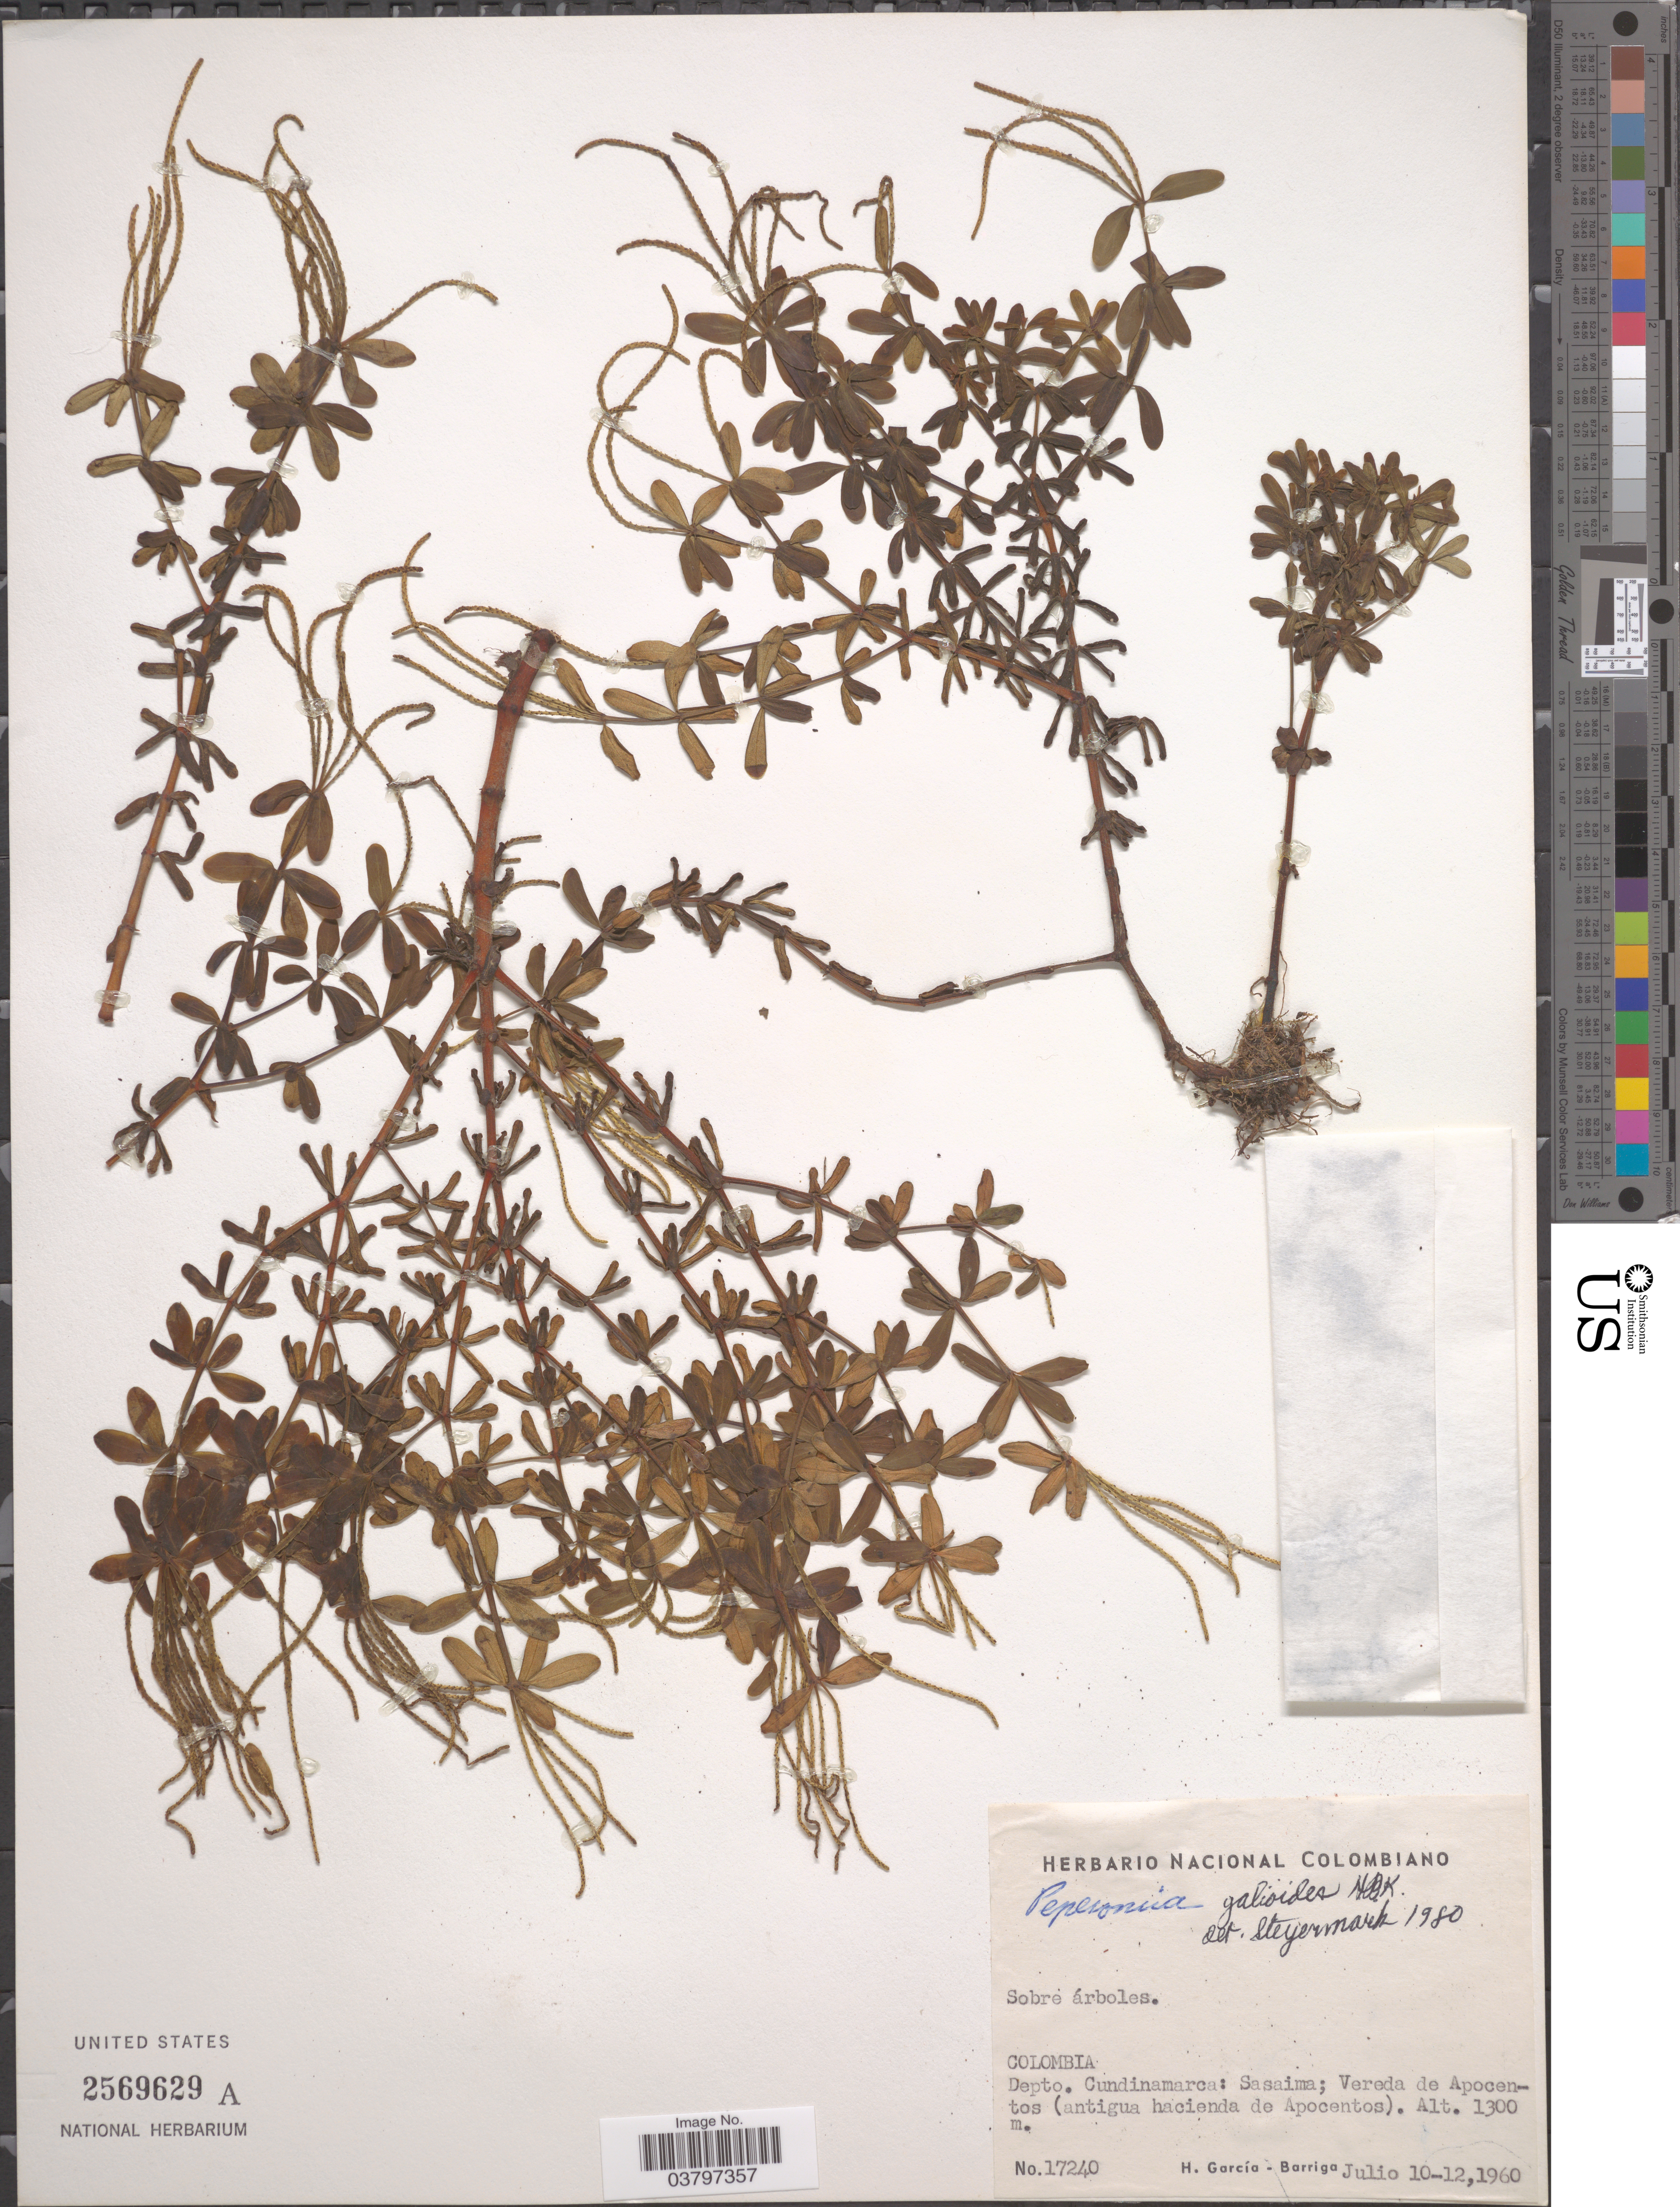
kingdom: Plantae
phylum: Tracheophyta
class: Magnoliopsida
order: Piperales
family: Piperaceae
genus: Peperomia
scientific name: Peperomia galioides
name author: Kunth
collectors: H. García Barriga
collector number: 17240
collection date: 1960-07-10/1960-07-12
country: Colombia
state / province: Cundinamarca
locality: Depto. Cundinamarca: Sasaima; Vereda de Apocentos (antigua hacienda de Apocentos).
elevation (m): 1300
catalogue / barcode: US 2569629A